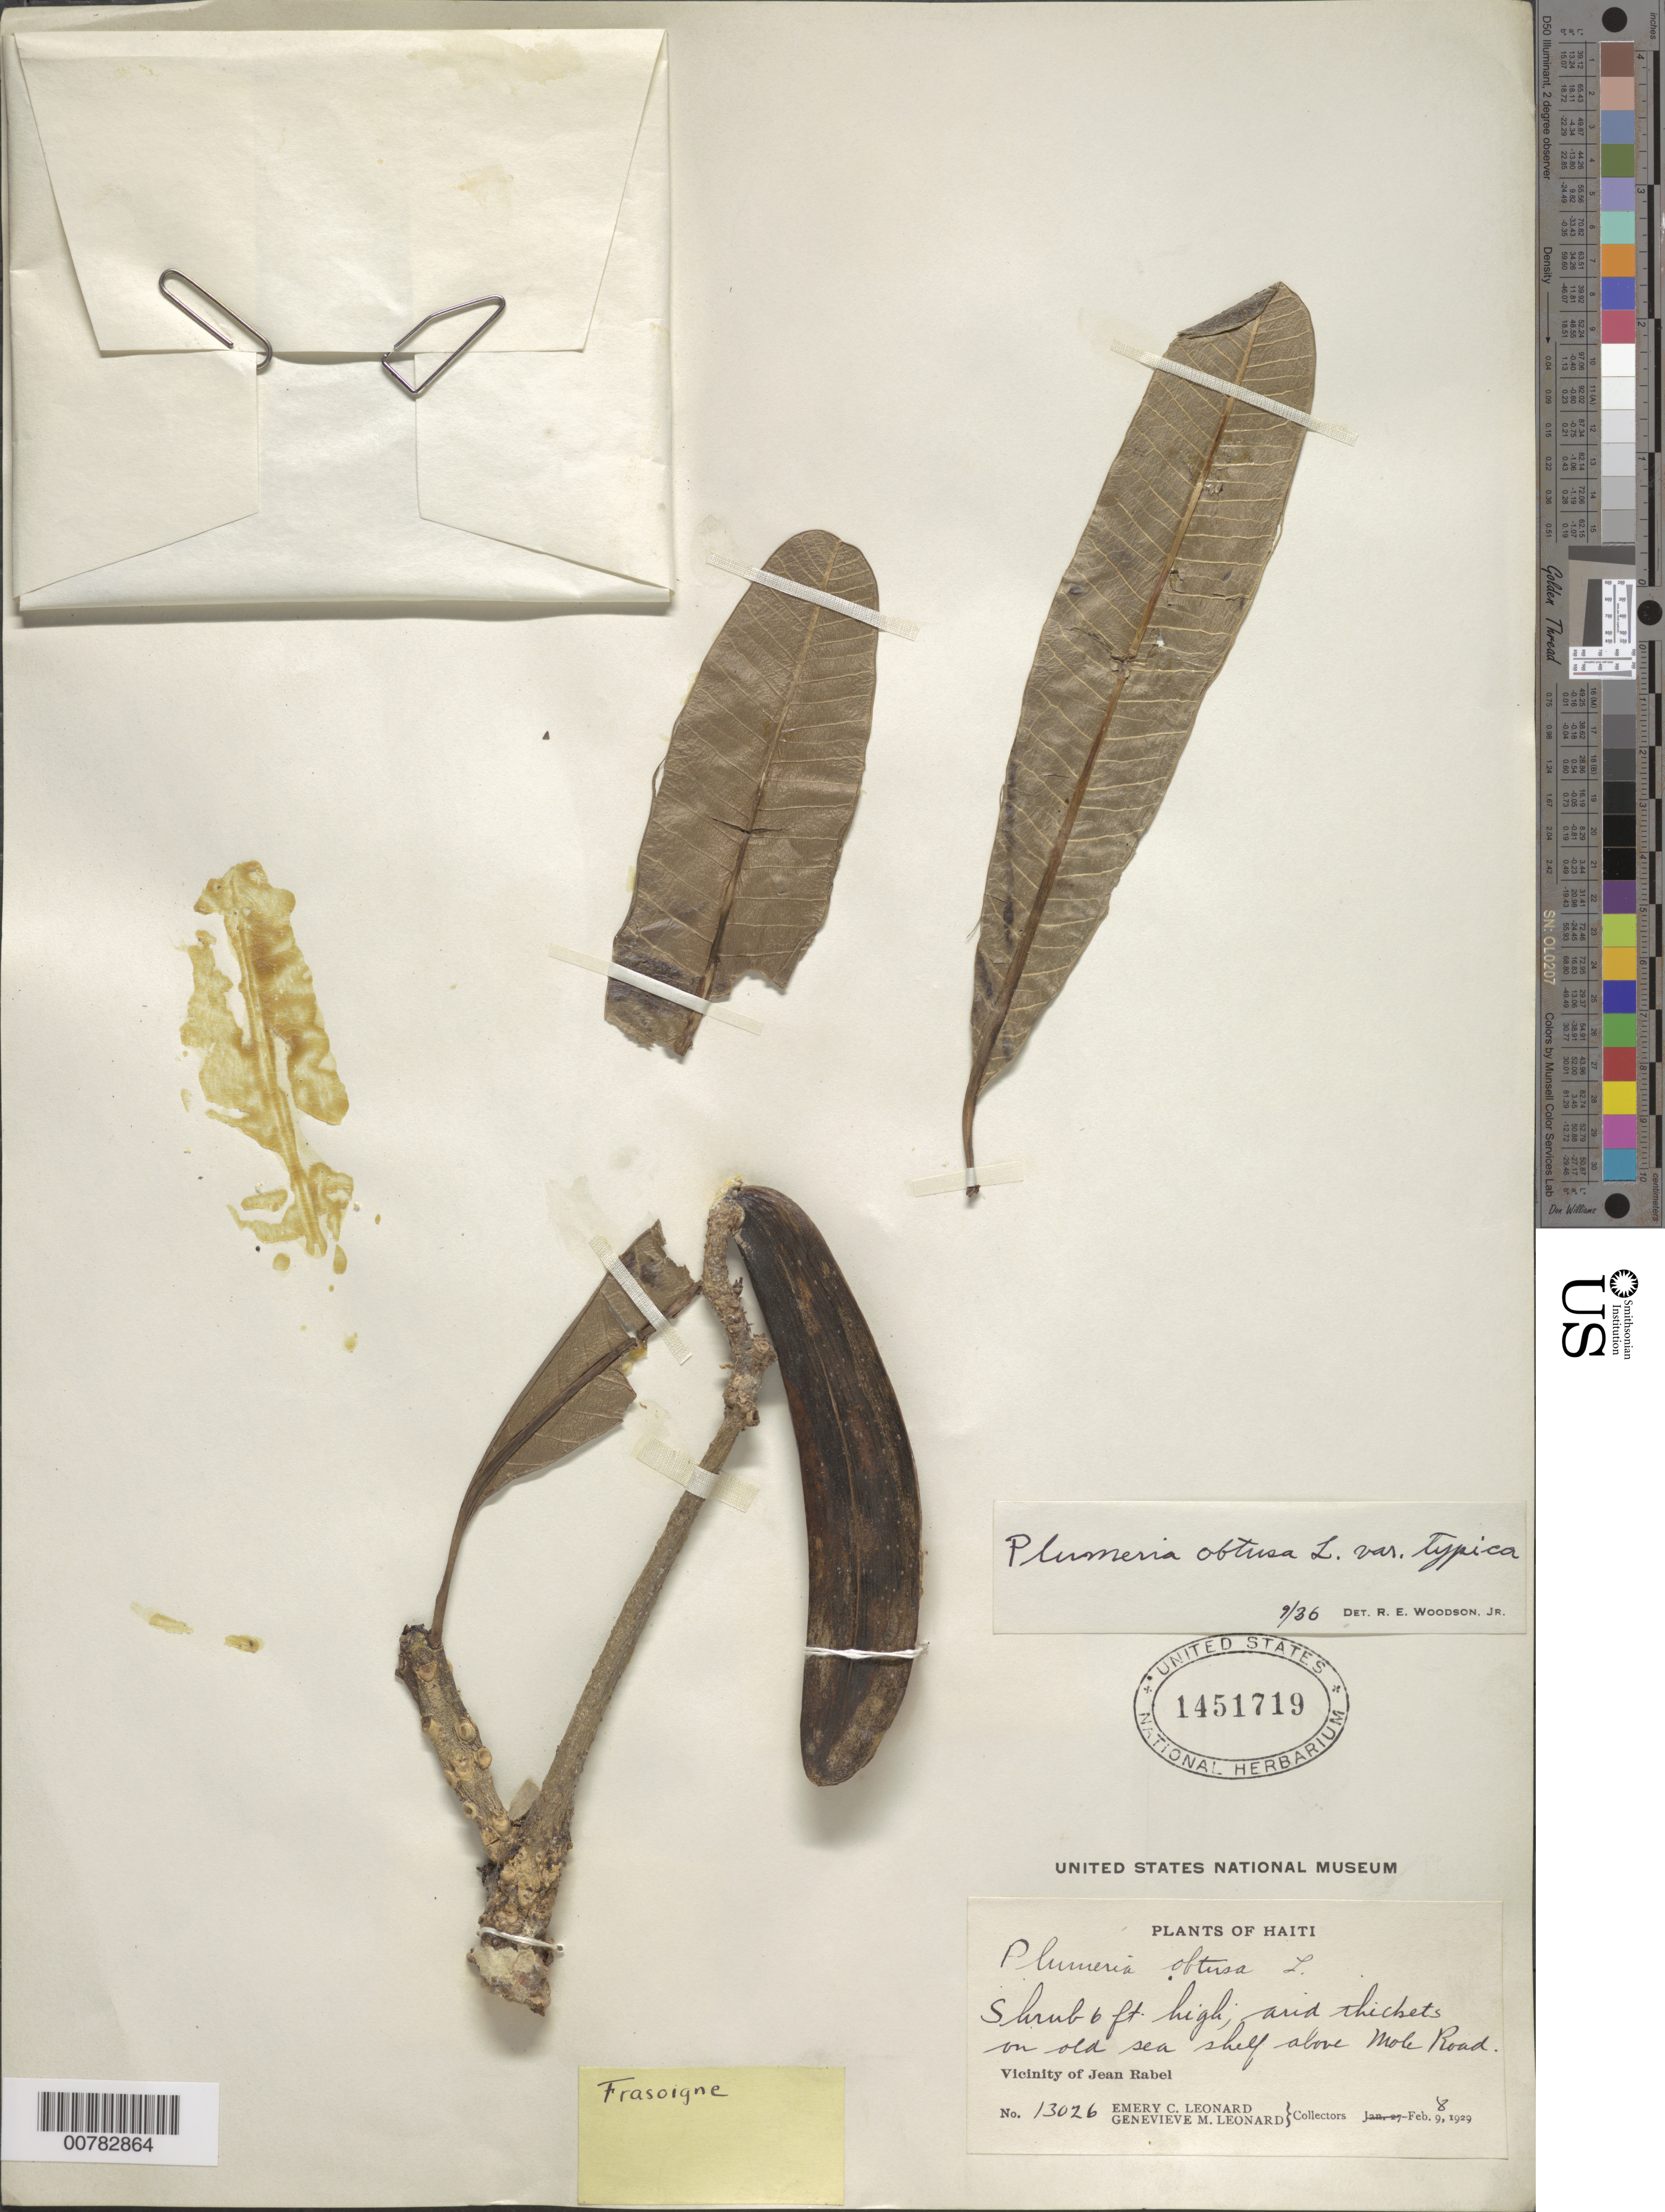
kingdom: Plantae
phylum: Tracheophyta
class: Magnoliopsida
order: Gentianales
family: Apocynaceae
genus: Plumeria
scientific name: Plumeria obtusa var. typica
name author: Woodson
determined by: Woodson, R. E., Jr.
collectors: E. C. Leonard & G. M. Leonard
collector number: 13026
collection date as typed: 08 Feb 1929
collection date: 1929-02-08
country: Haiti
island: Hispaniola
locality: Vicinity of Jean Rabel, above Mole Road.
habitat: Arid thickets on old sea shelf.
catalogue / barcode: US 1451719